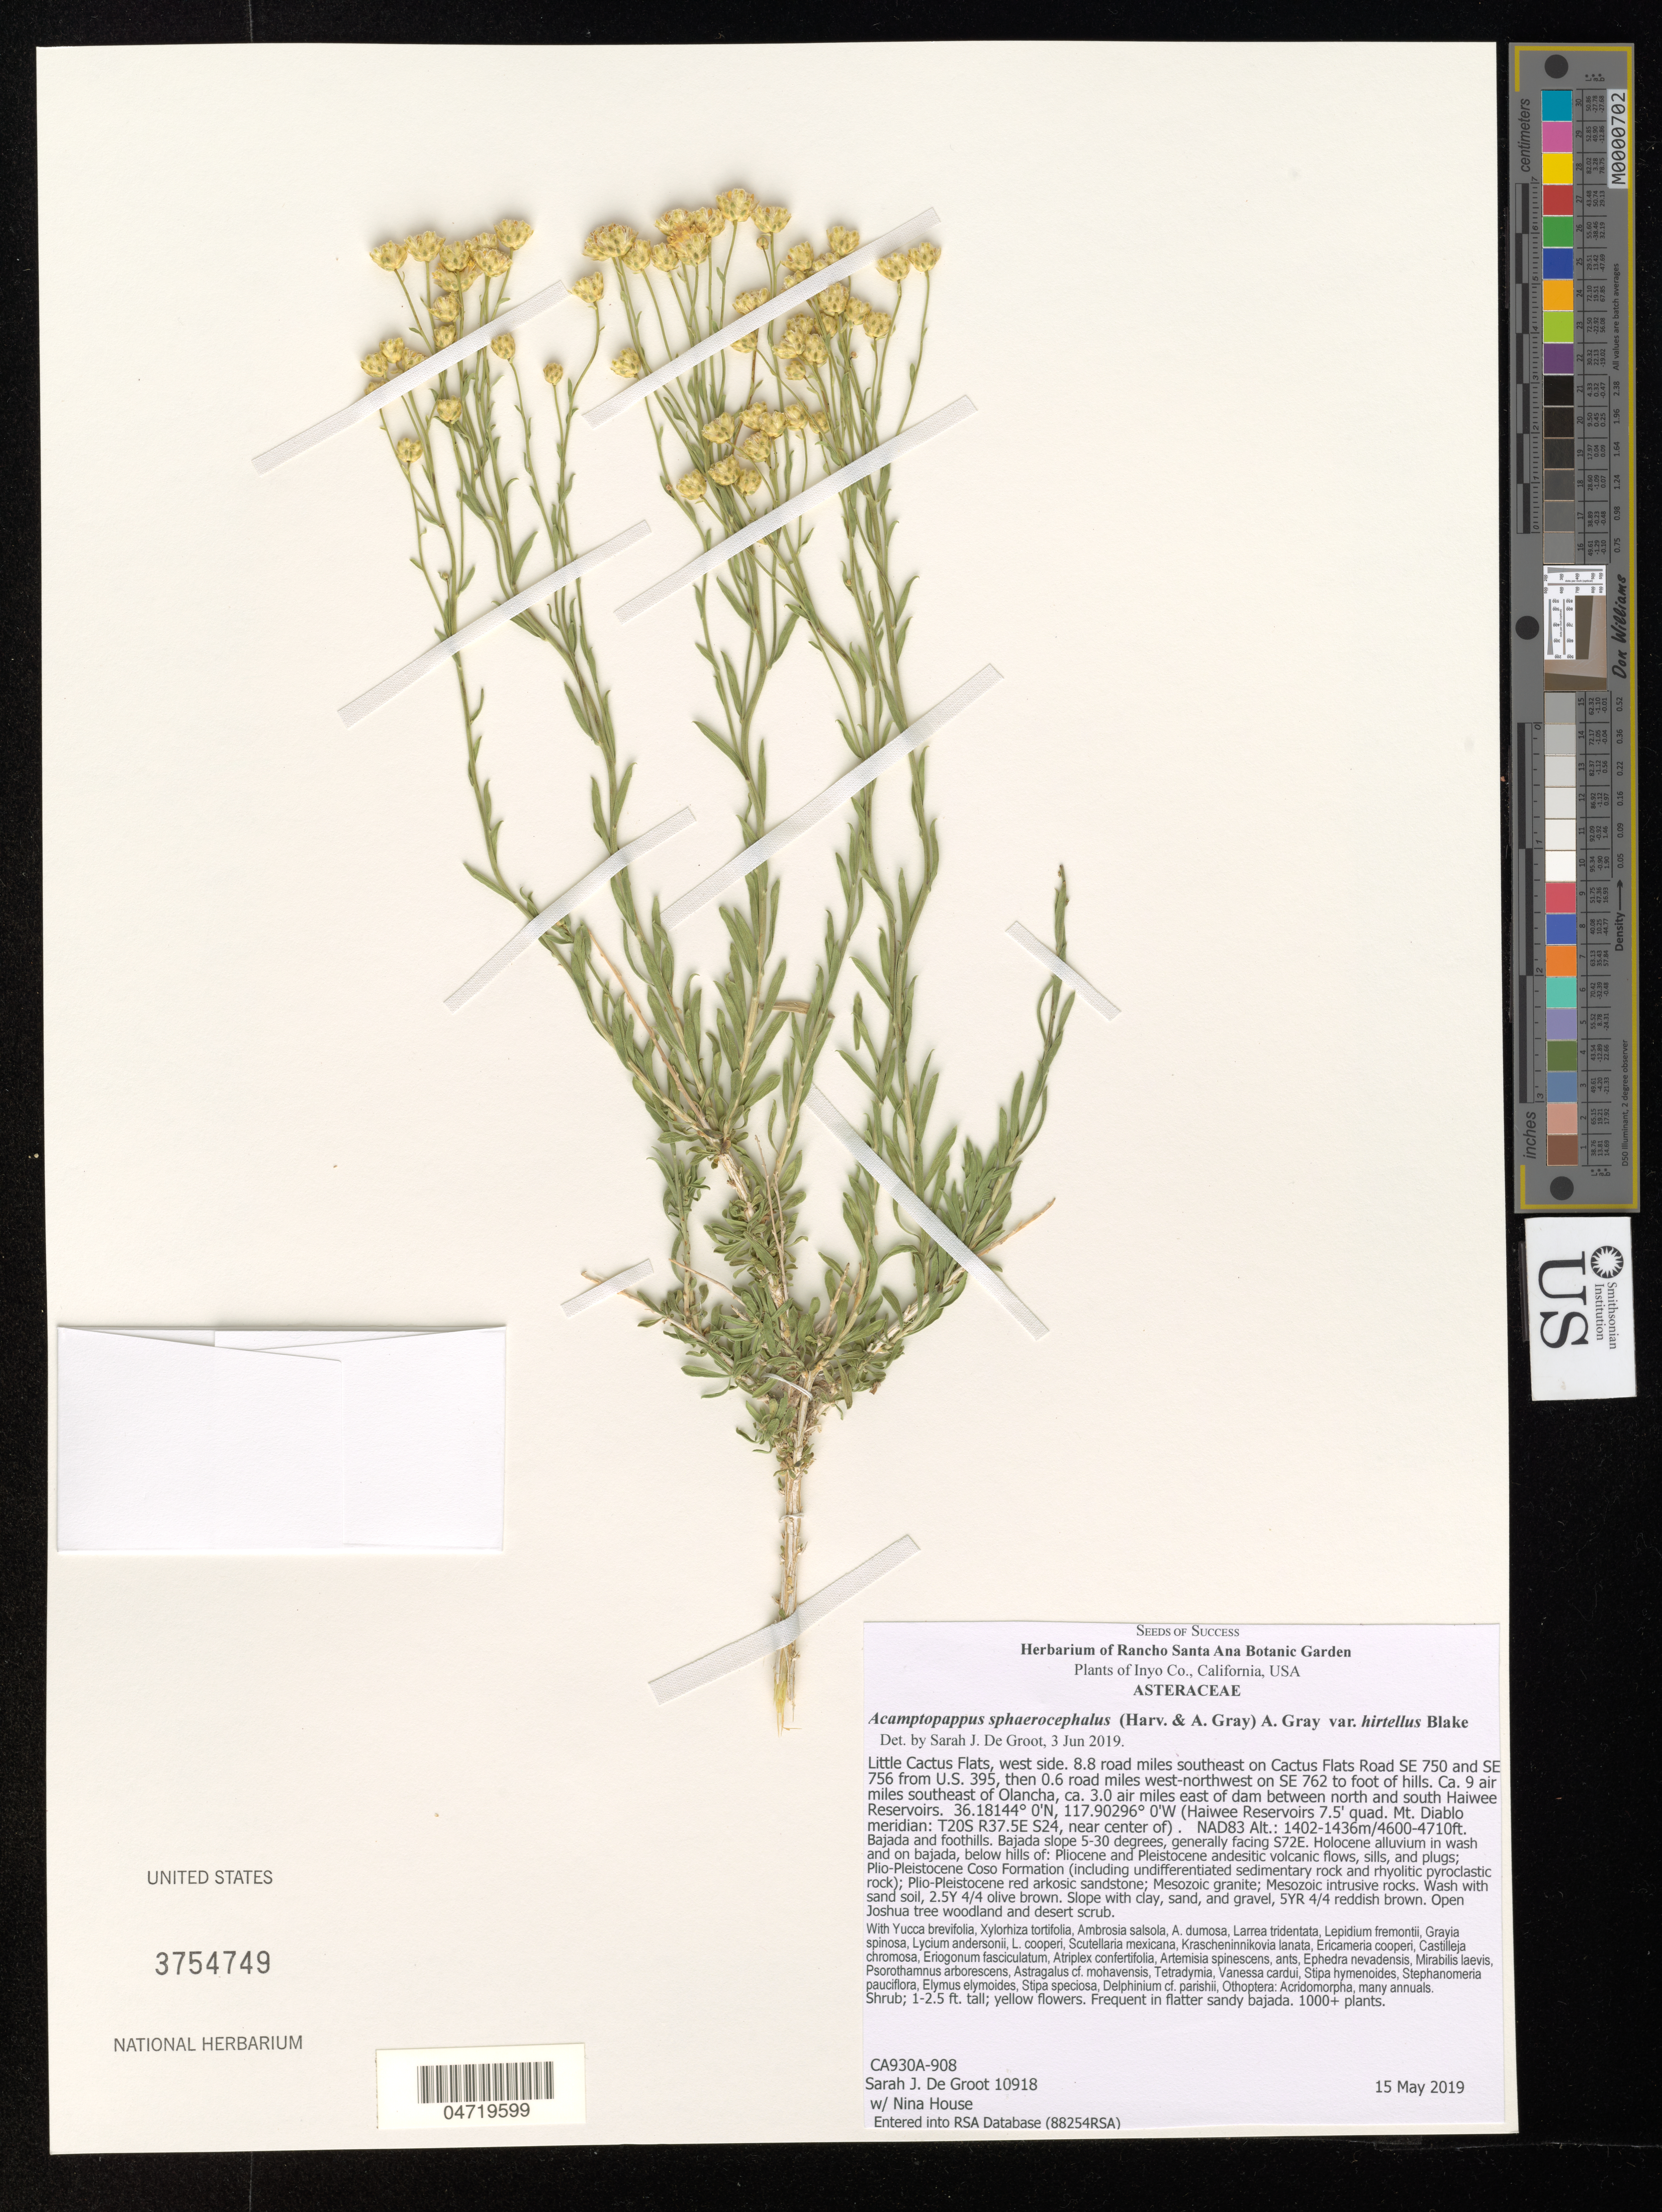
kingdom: Plantae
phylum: Tracheophyta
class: Magnoliopsida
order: Asterales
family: Asteraceae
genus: Acamptopappus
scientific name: Acamptopappus sphaerocephalus var. hirtellus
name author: S.F. Blake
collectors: S. De Groot & N. House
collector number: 10918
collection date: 2019-05-15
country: United States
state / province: California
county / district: Inyo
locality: Inyo Co. Little Cactus Flats, west side. 8.8 road miles southeast on Cactus Flats Road SE 750 and SE 756 from U.S. 395, then 0.6 road miles west-northwest on SE 762 to foot of hills. Ca. 9 air miles southeast of Olancha, ca. 3.0 air miles east of dam between north and south Haiwee Reservoirs. (Haiwee Reservoirs 7.5' quad. Mt. Diablo meridian: T20S R37.5E S24, near center of). NAD83.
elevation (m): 1402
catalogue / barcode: US 3754749